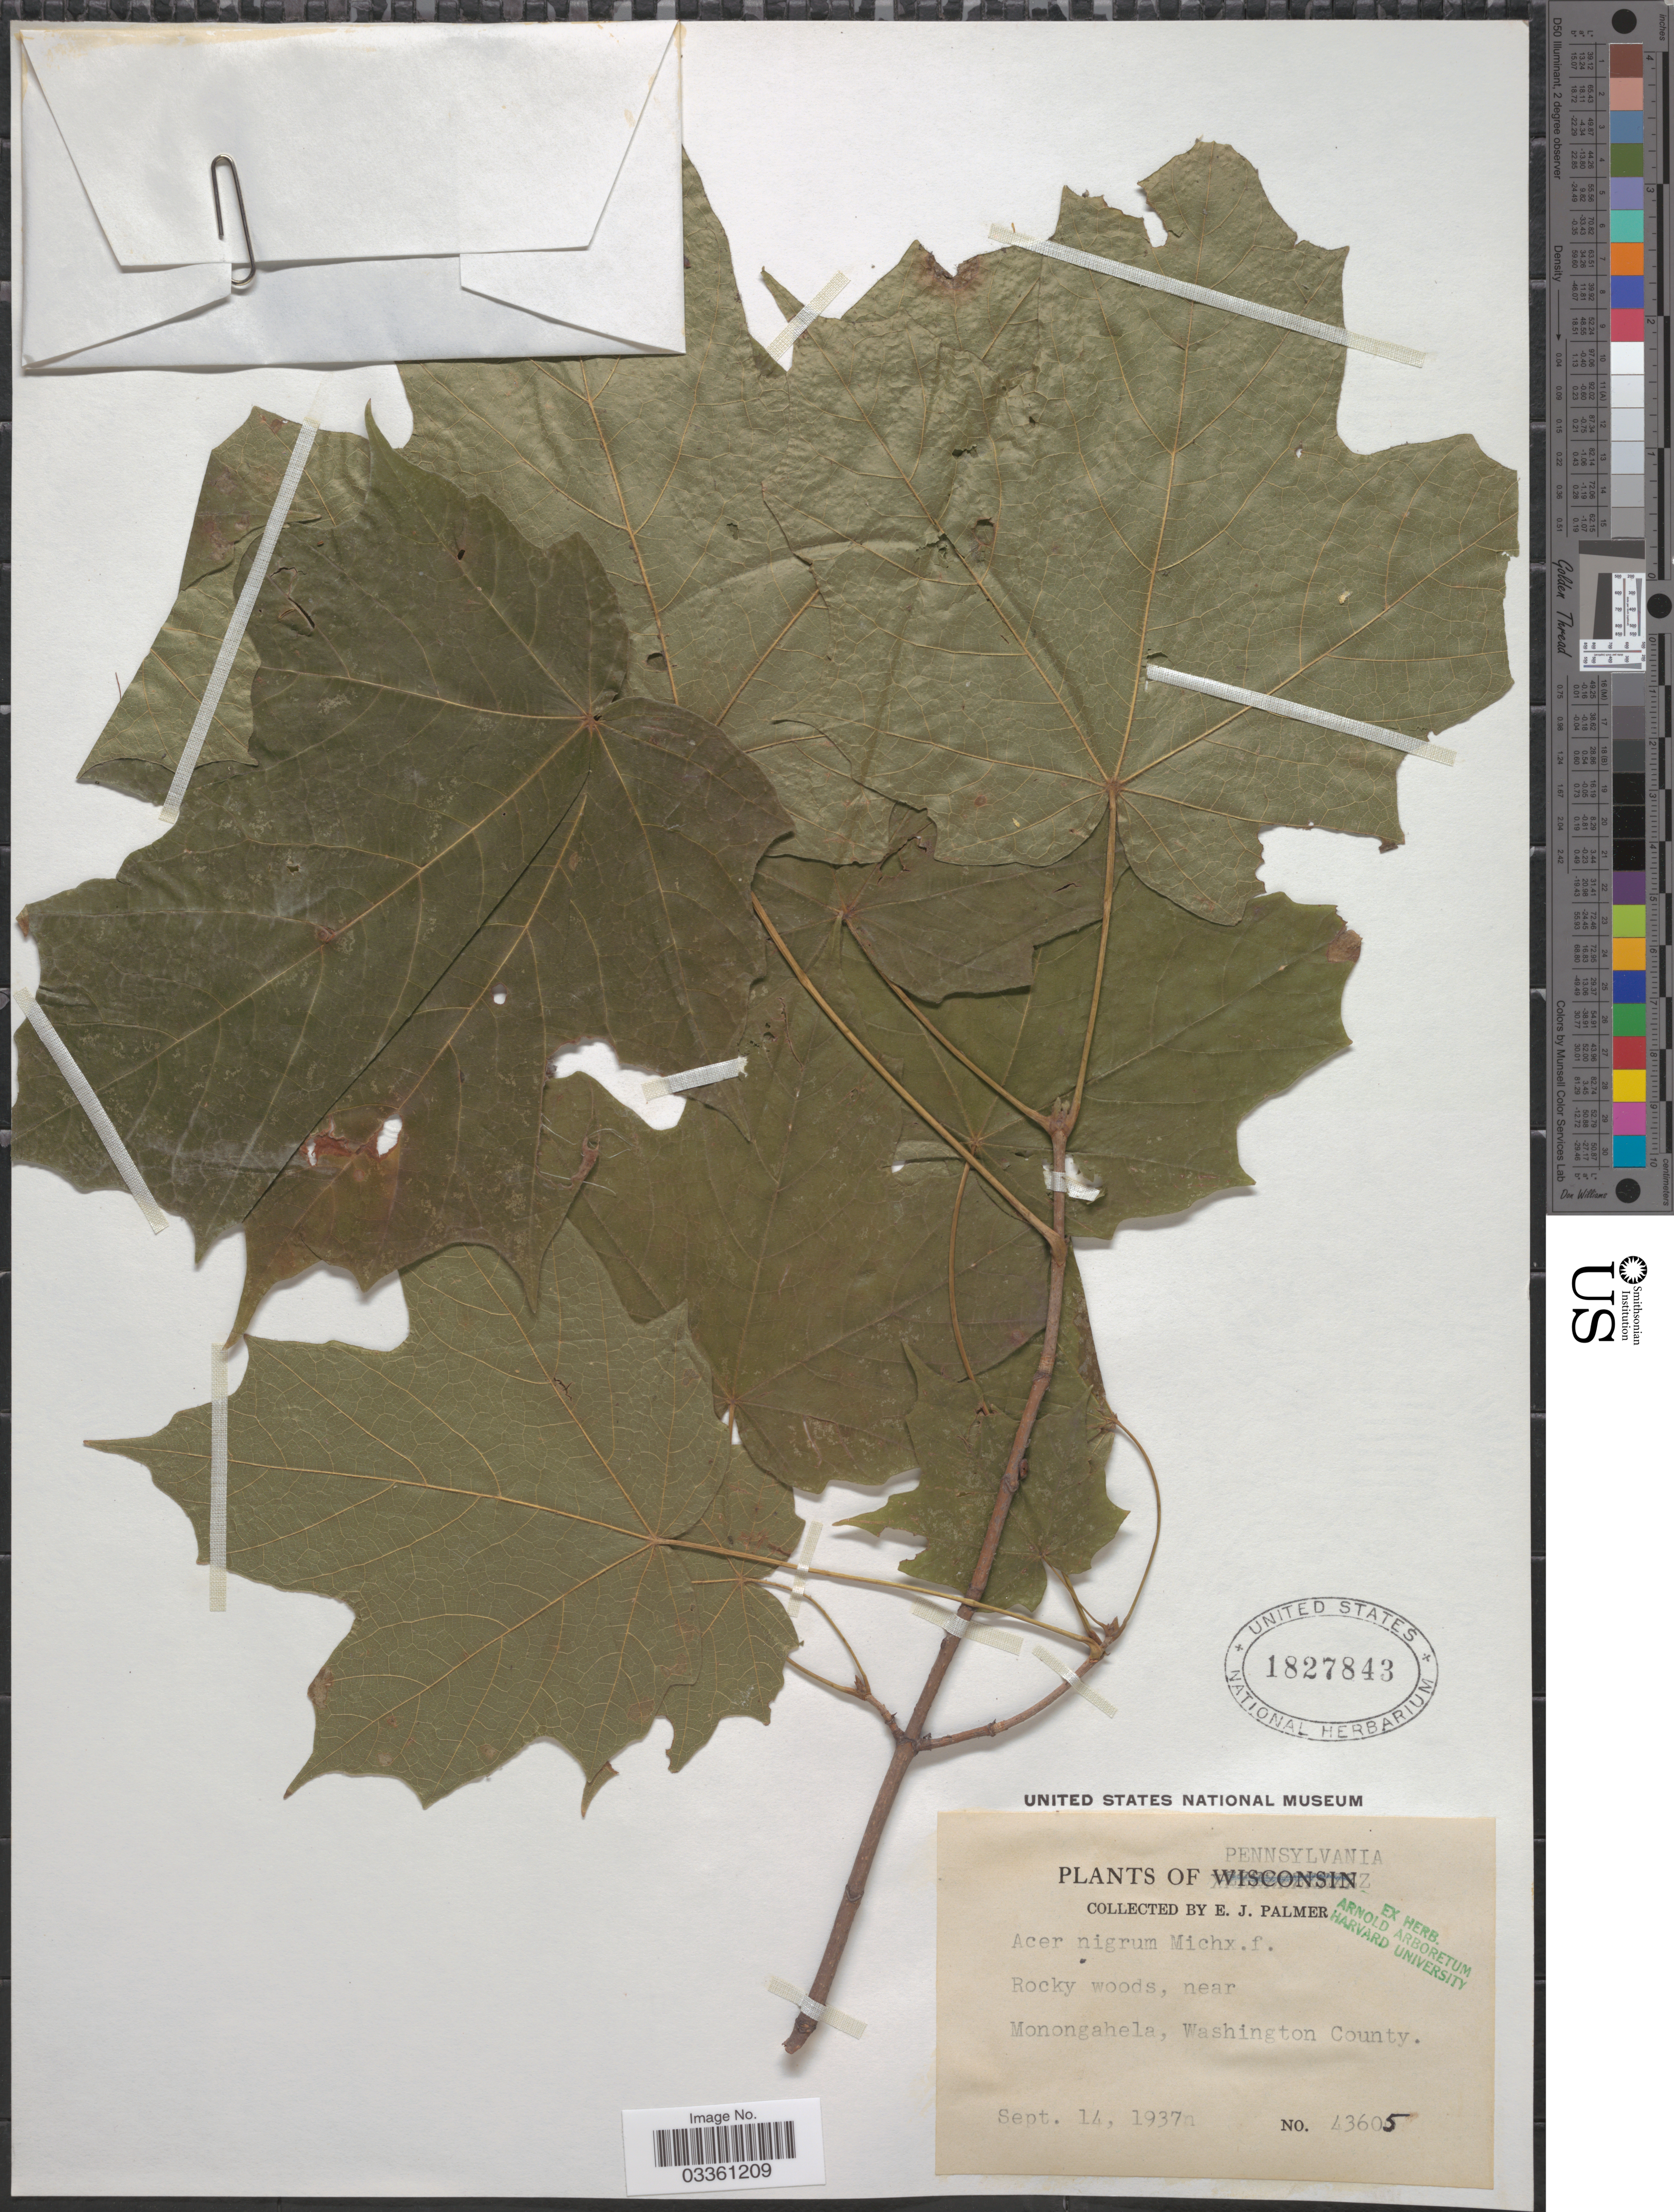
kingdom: Plantae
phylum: Tracheophyta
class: Magnoliopsida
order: Sapindales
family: Sapindaceae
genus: Acer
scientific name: Acer saccharum subsp. nigrum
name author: (F. Michx.) Desmarais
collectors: E. J. Palmer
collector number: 43605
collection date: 1937-09-14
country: United States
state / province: Pennsylvania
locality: Near Monongahela, Washington County.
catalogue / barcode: US 1827843